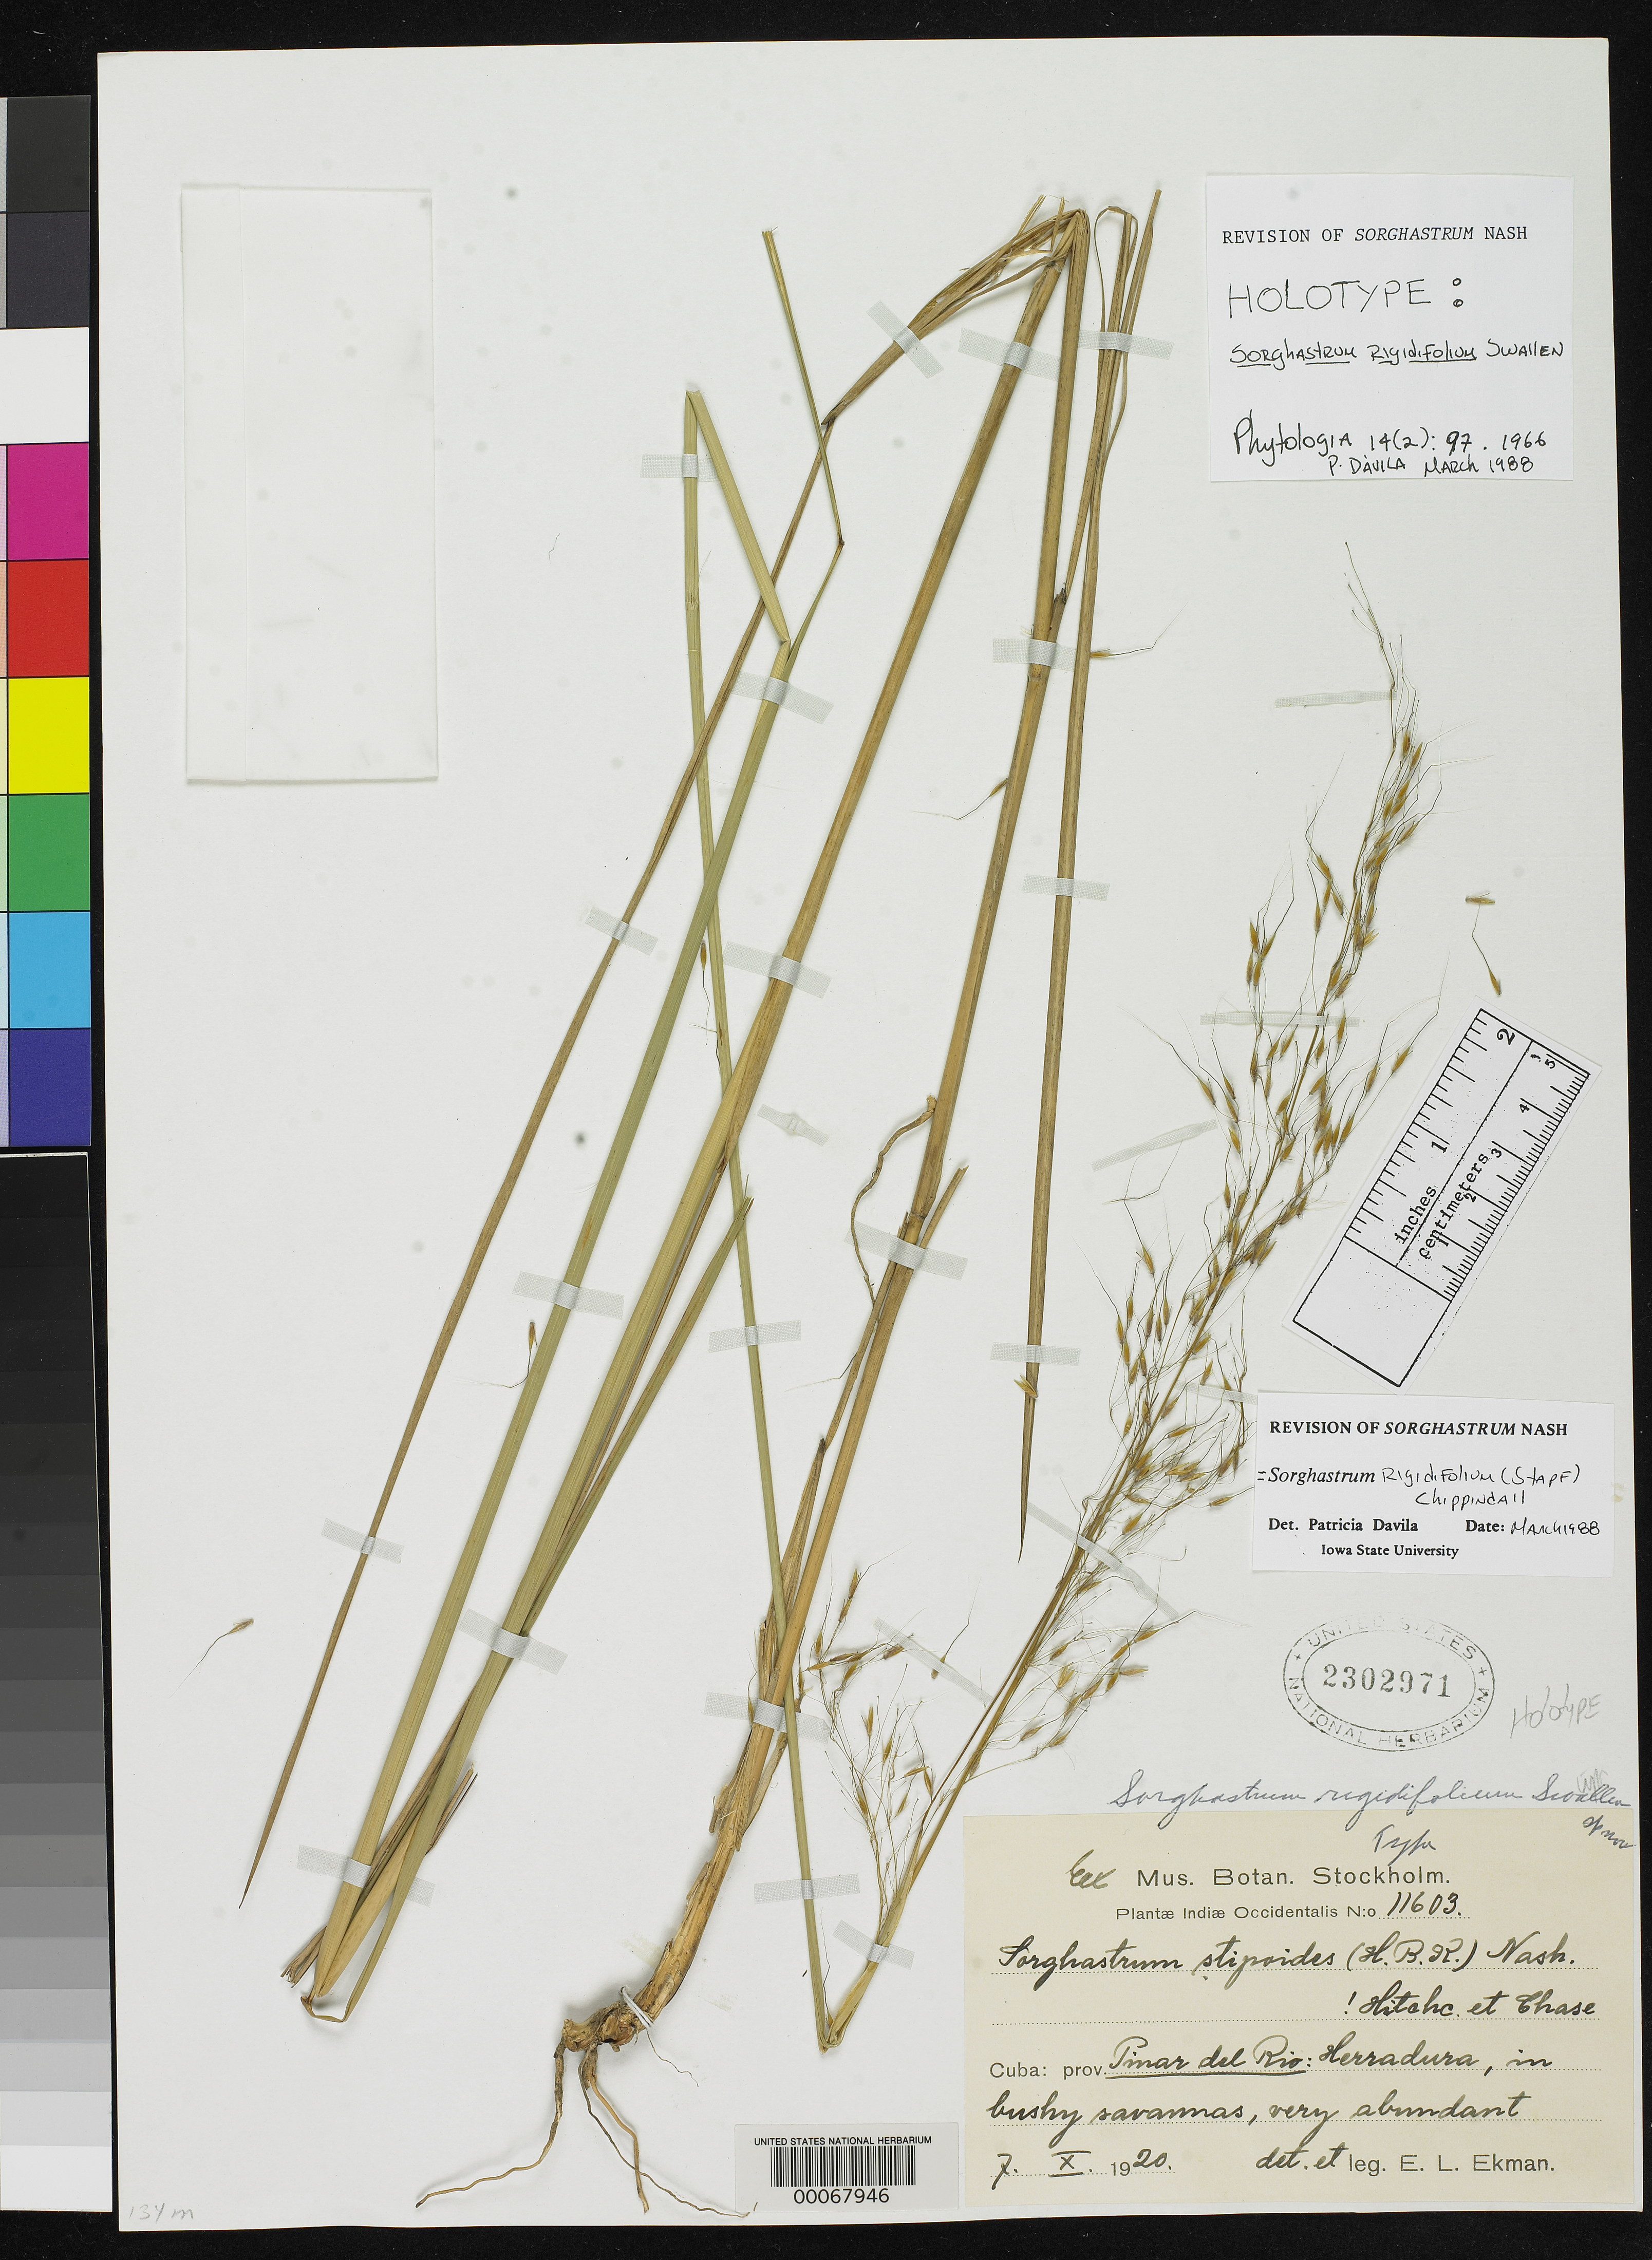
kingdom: Plantae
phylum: Tracheophyta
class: Liliopsida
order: Poales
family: Poaceae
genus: Sorghastrum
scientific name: Sorghastrum rigidifolium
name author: Swallen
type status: Holotype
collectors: E. L. Ekman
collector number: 11603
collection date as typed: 07 Oct 1920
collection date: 1920-10-07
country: Cuba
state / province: Pinar del Río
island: Greater Antilles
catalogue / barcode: US 2302971